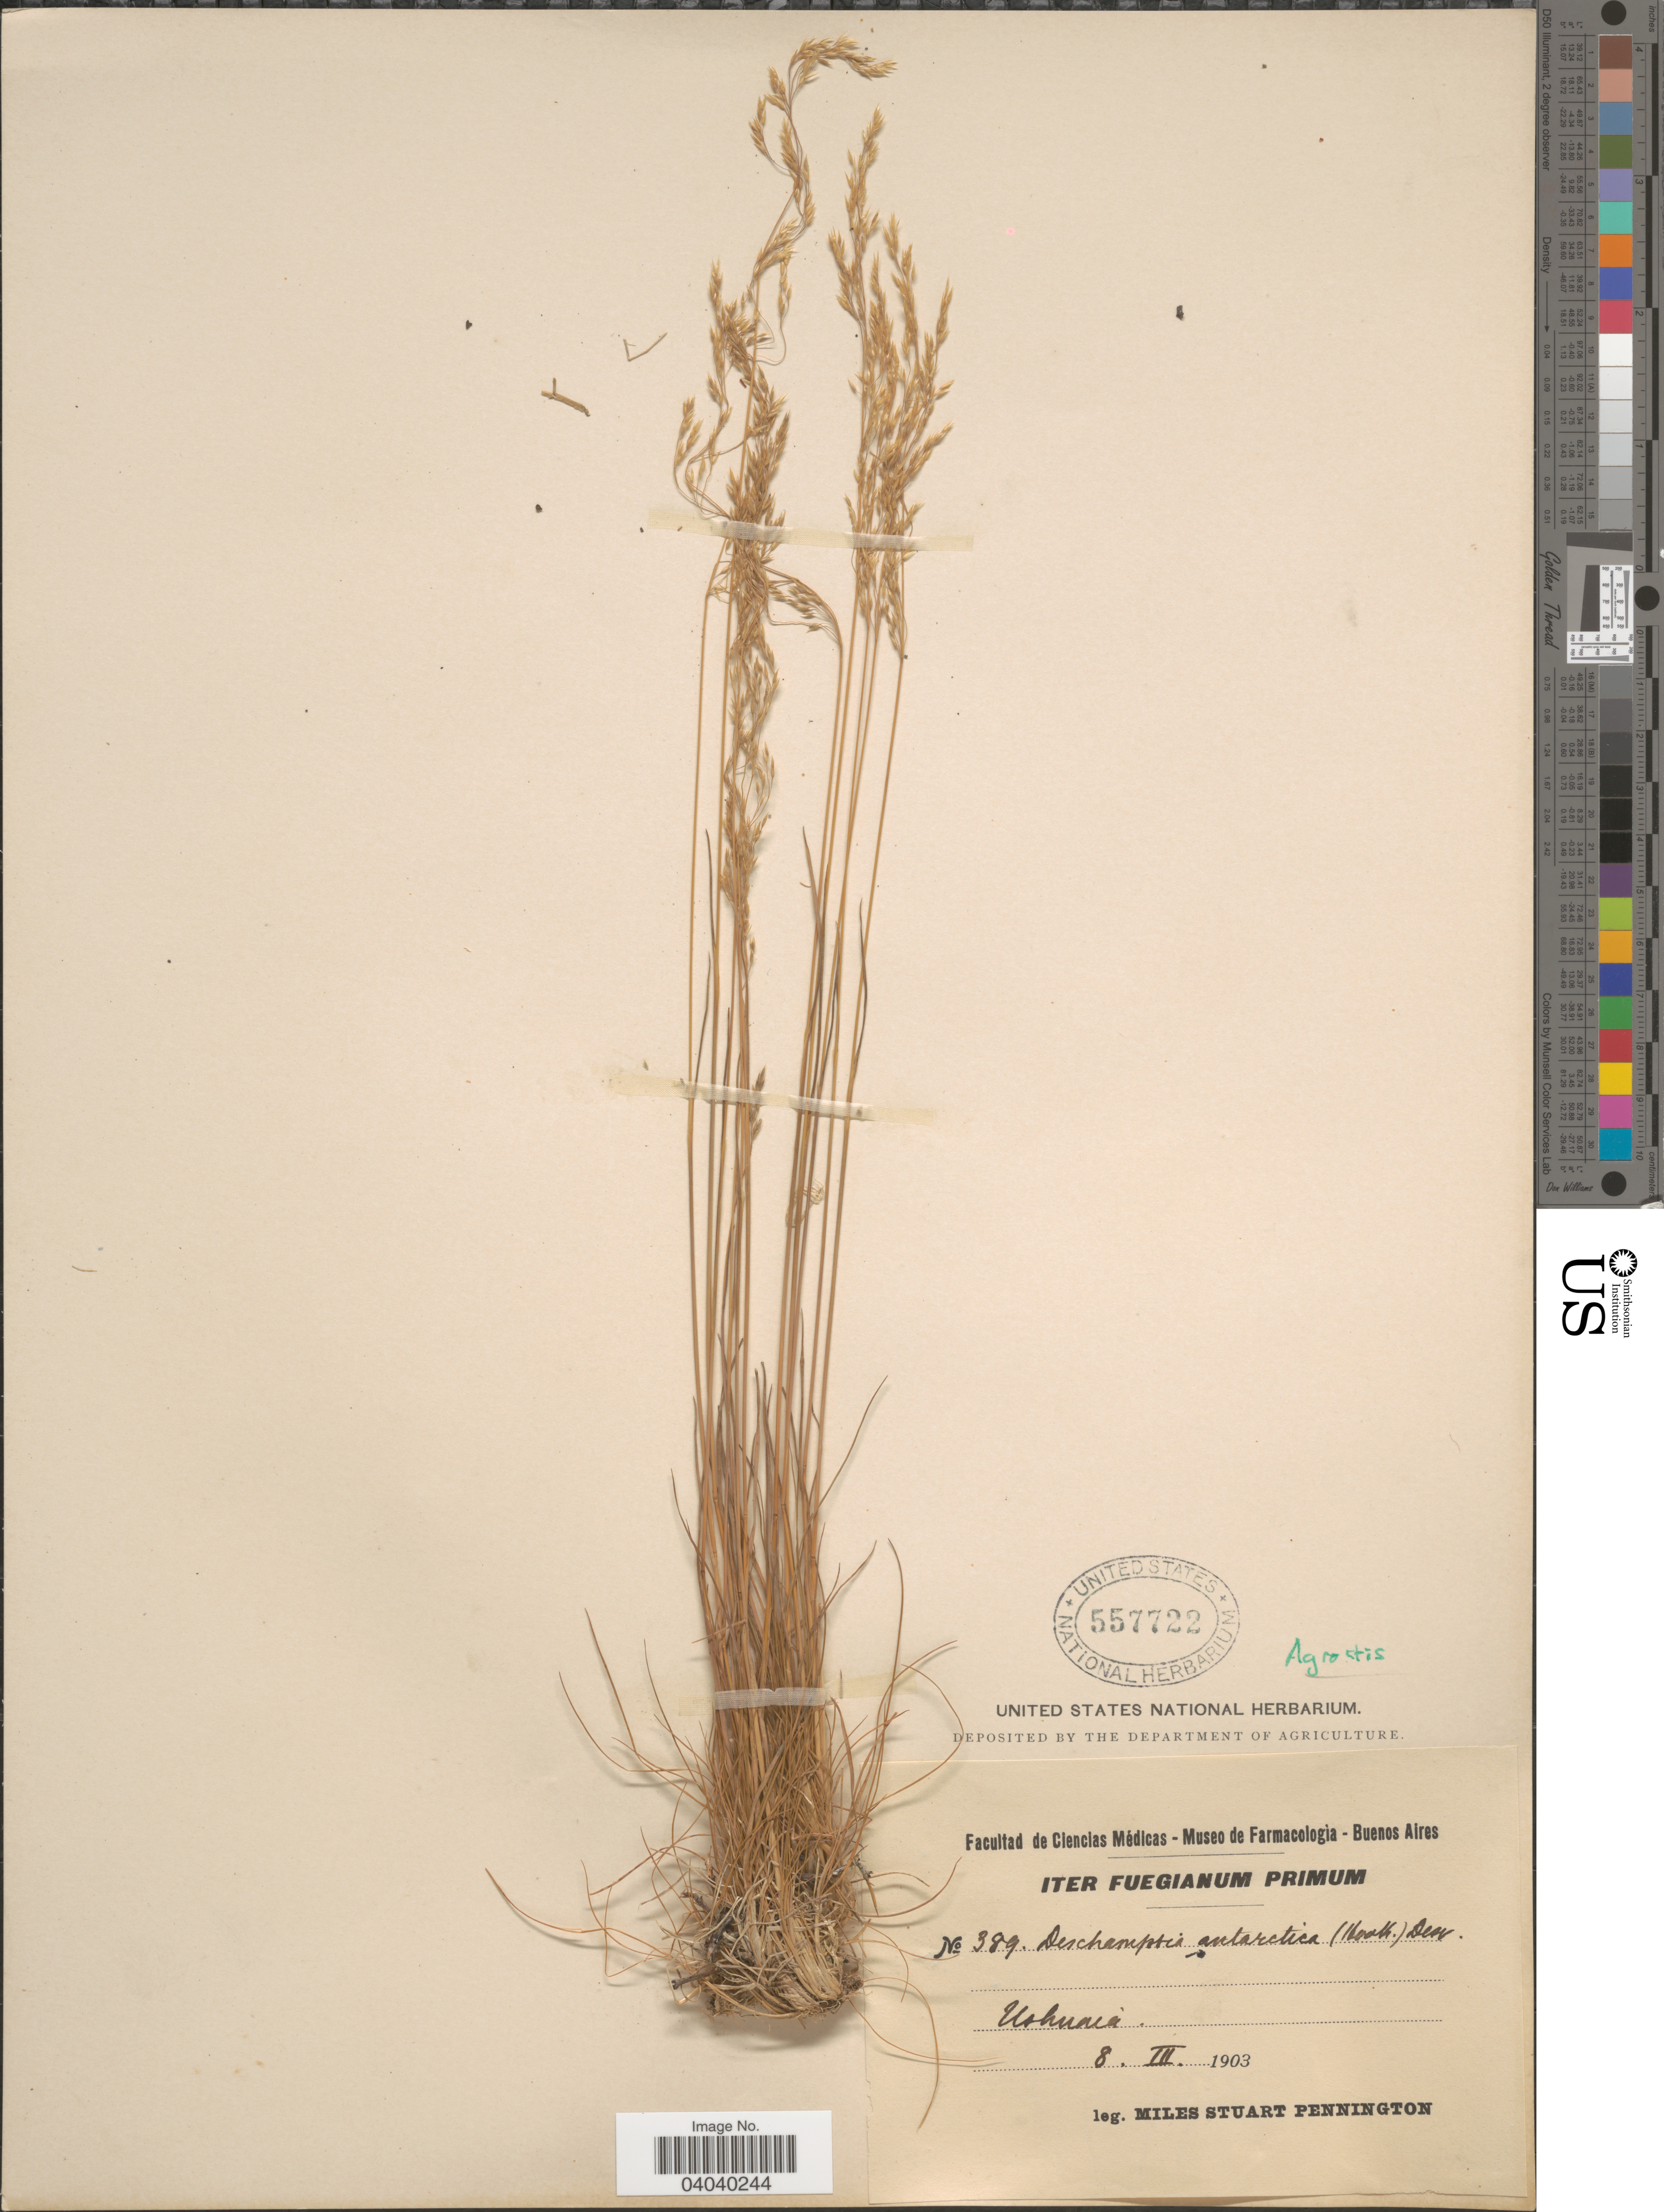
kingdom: Plantae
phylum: Tracheophyta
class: Liliopsida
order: Poales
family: Poaceae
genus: Deschampsia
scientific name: Deschampsia sp.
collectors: M. Pennington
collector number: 389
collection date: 1903-03-08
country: Argentina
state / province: Tierra del Fuego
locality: Iter Fuegianum Primum. Ushuaia.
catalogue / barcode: US 557722